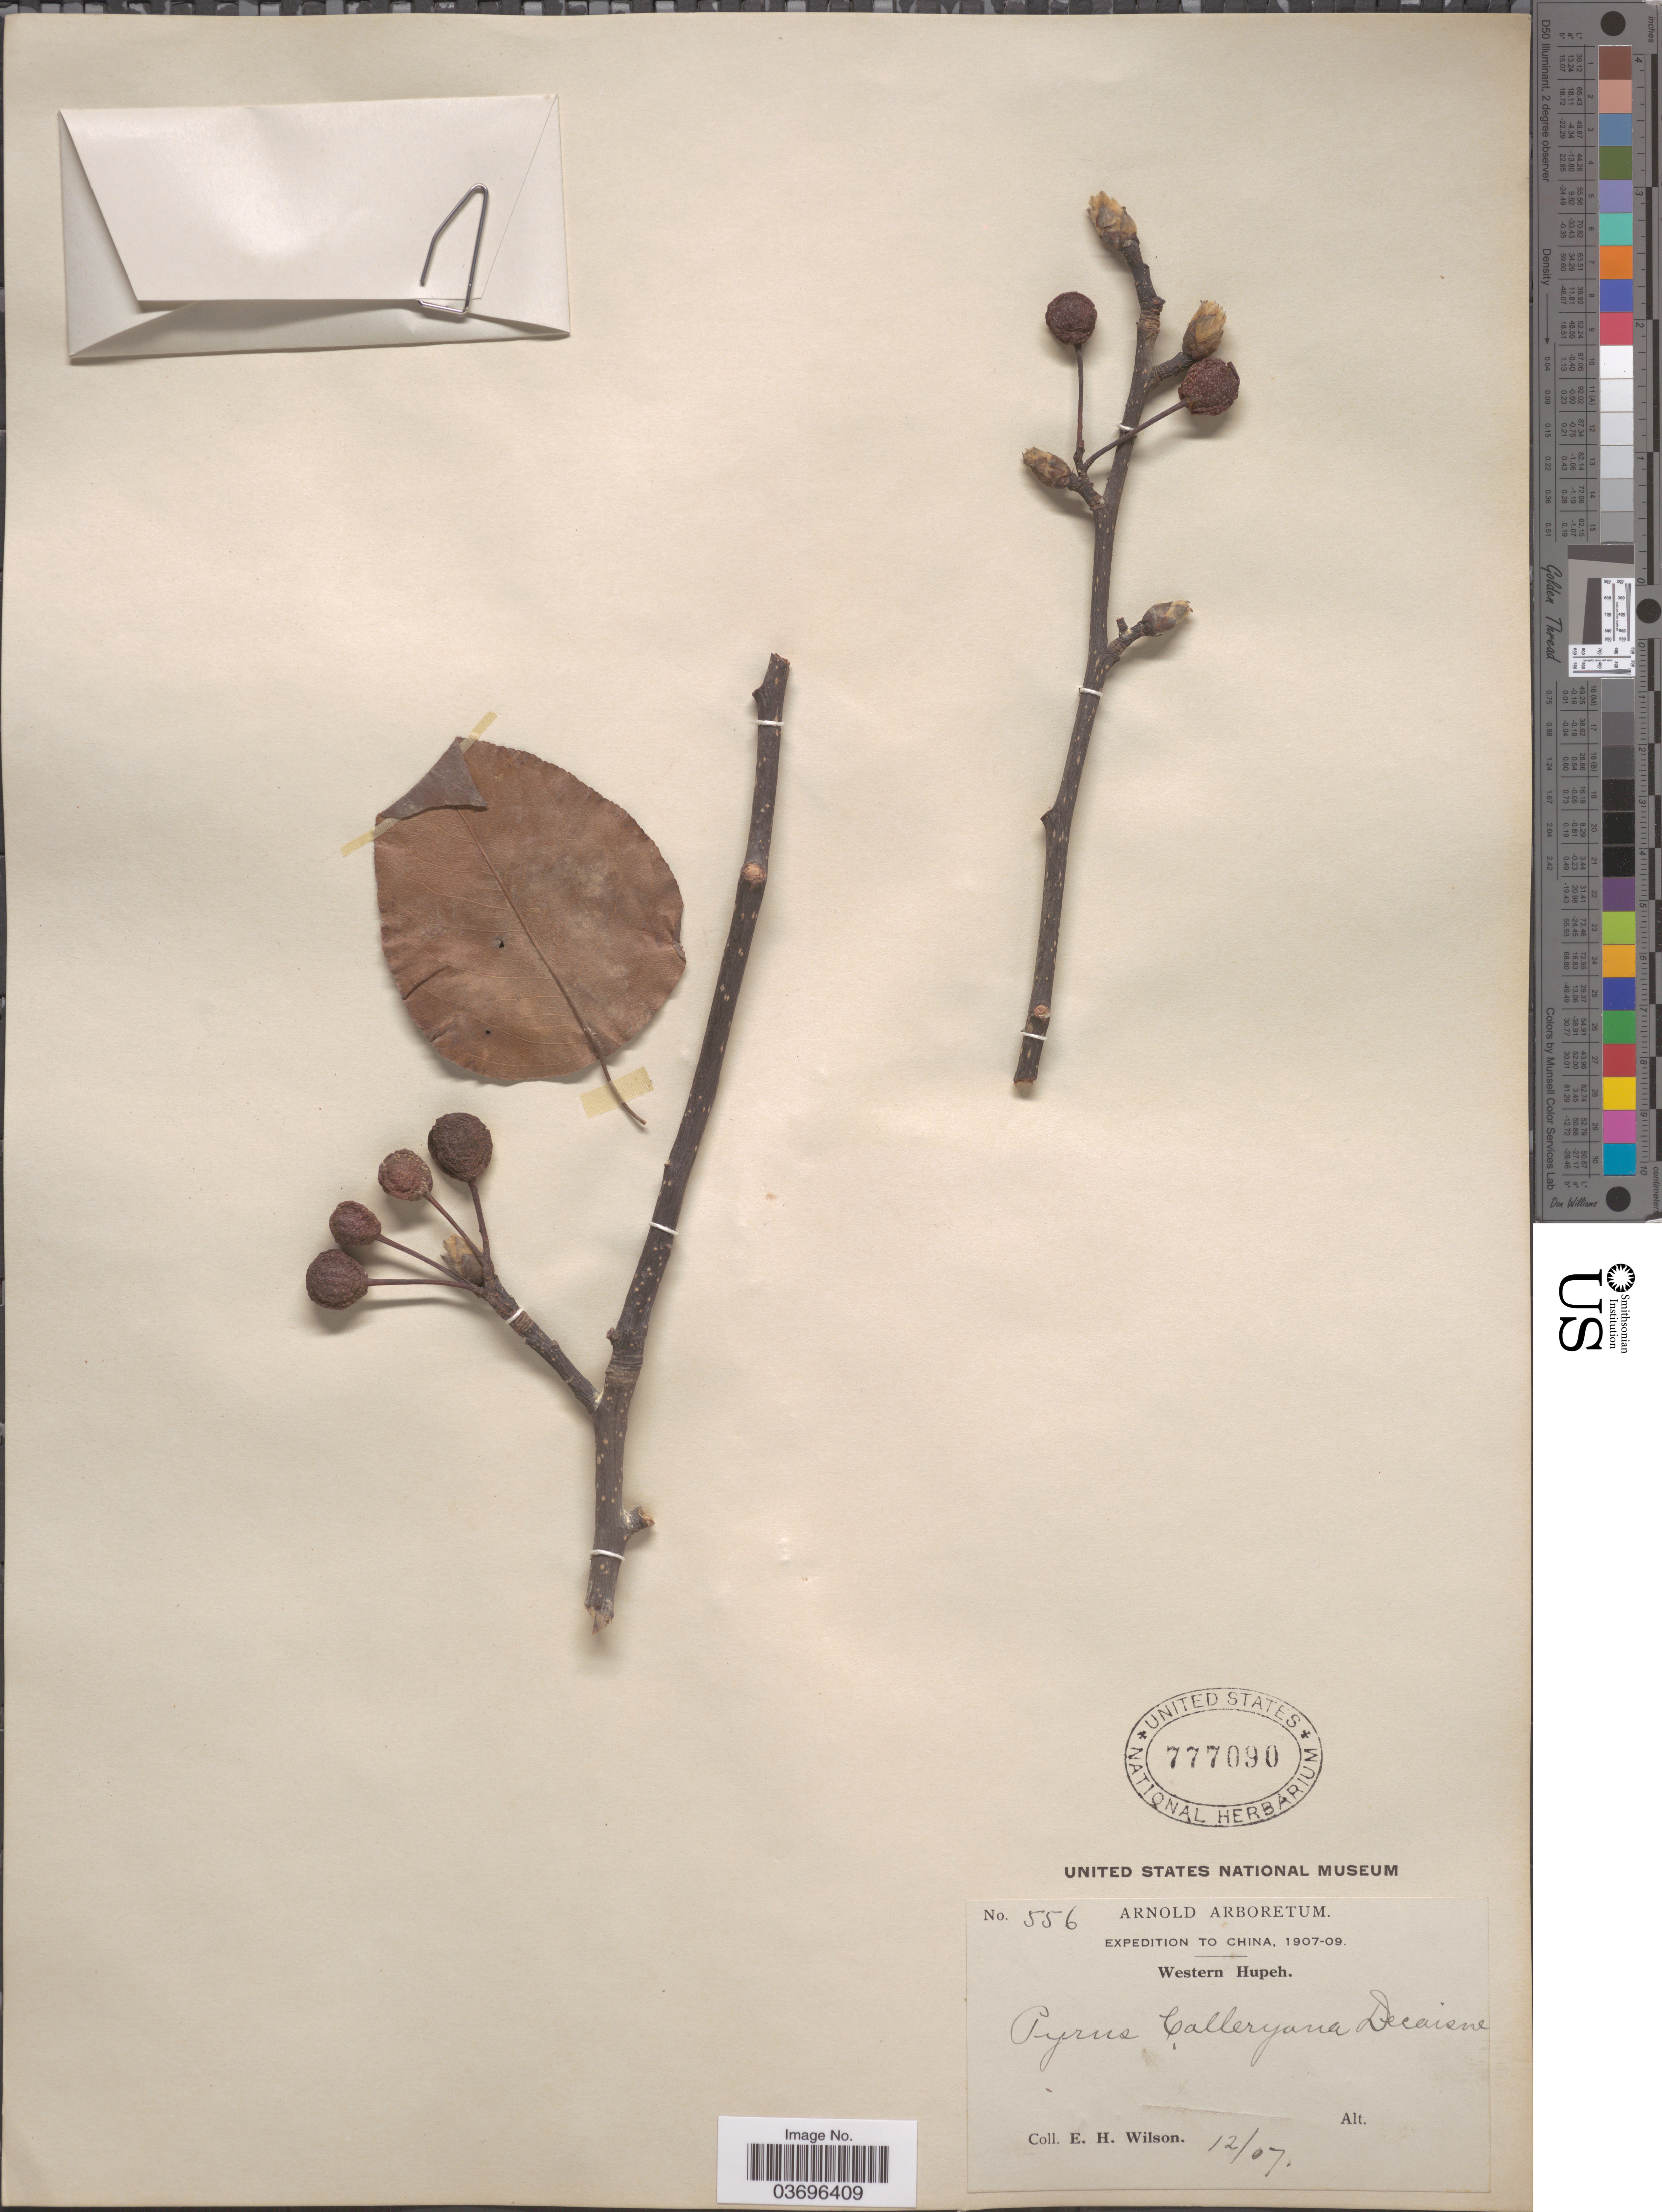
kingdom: Plantae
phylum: Tracheophyta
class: Magnoliopsida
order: Rosales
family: Rosaceae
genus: Pyrus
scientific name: Pyrus calleryana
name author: Decne.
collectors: E. Wilson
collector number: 556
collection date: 1907-12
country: China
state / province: Hubei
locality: Western Hupeh.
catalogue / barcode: US 777090